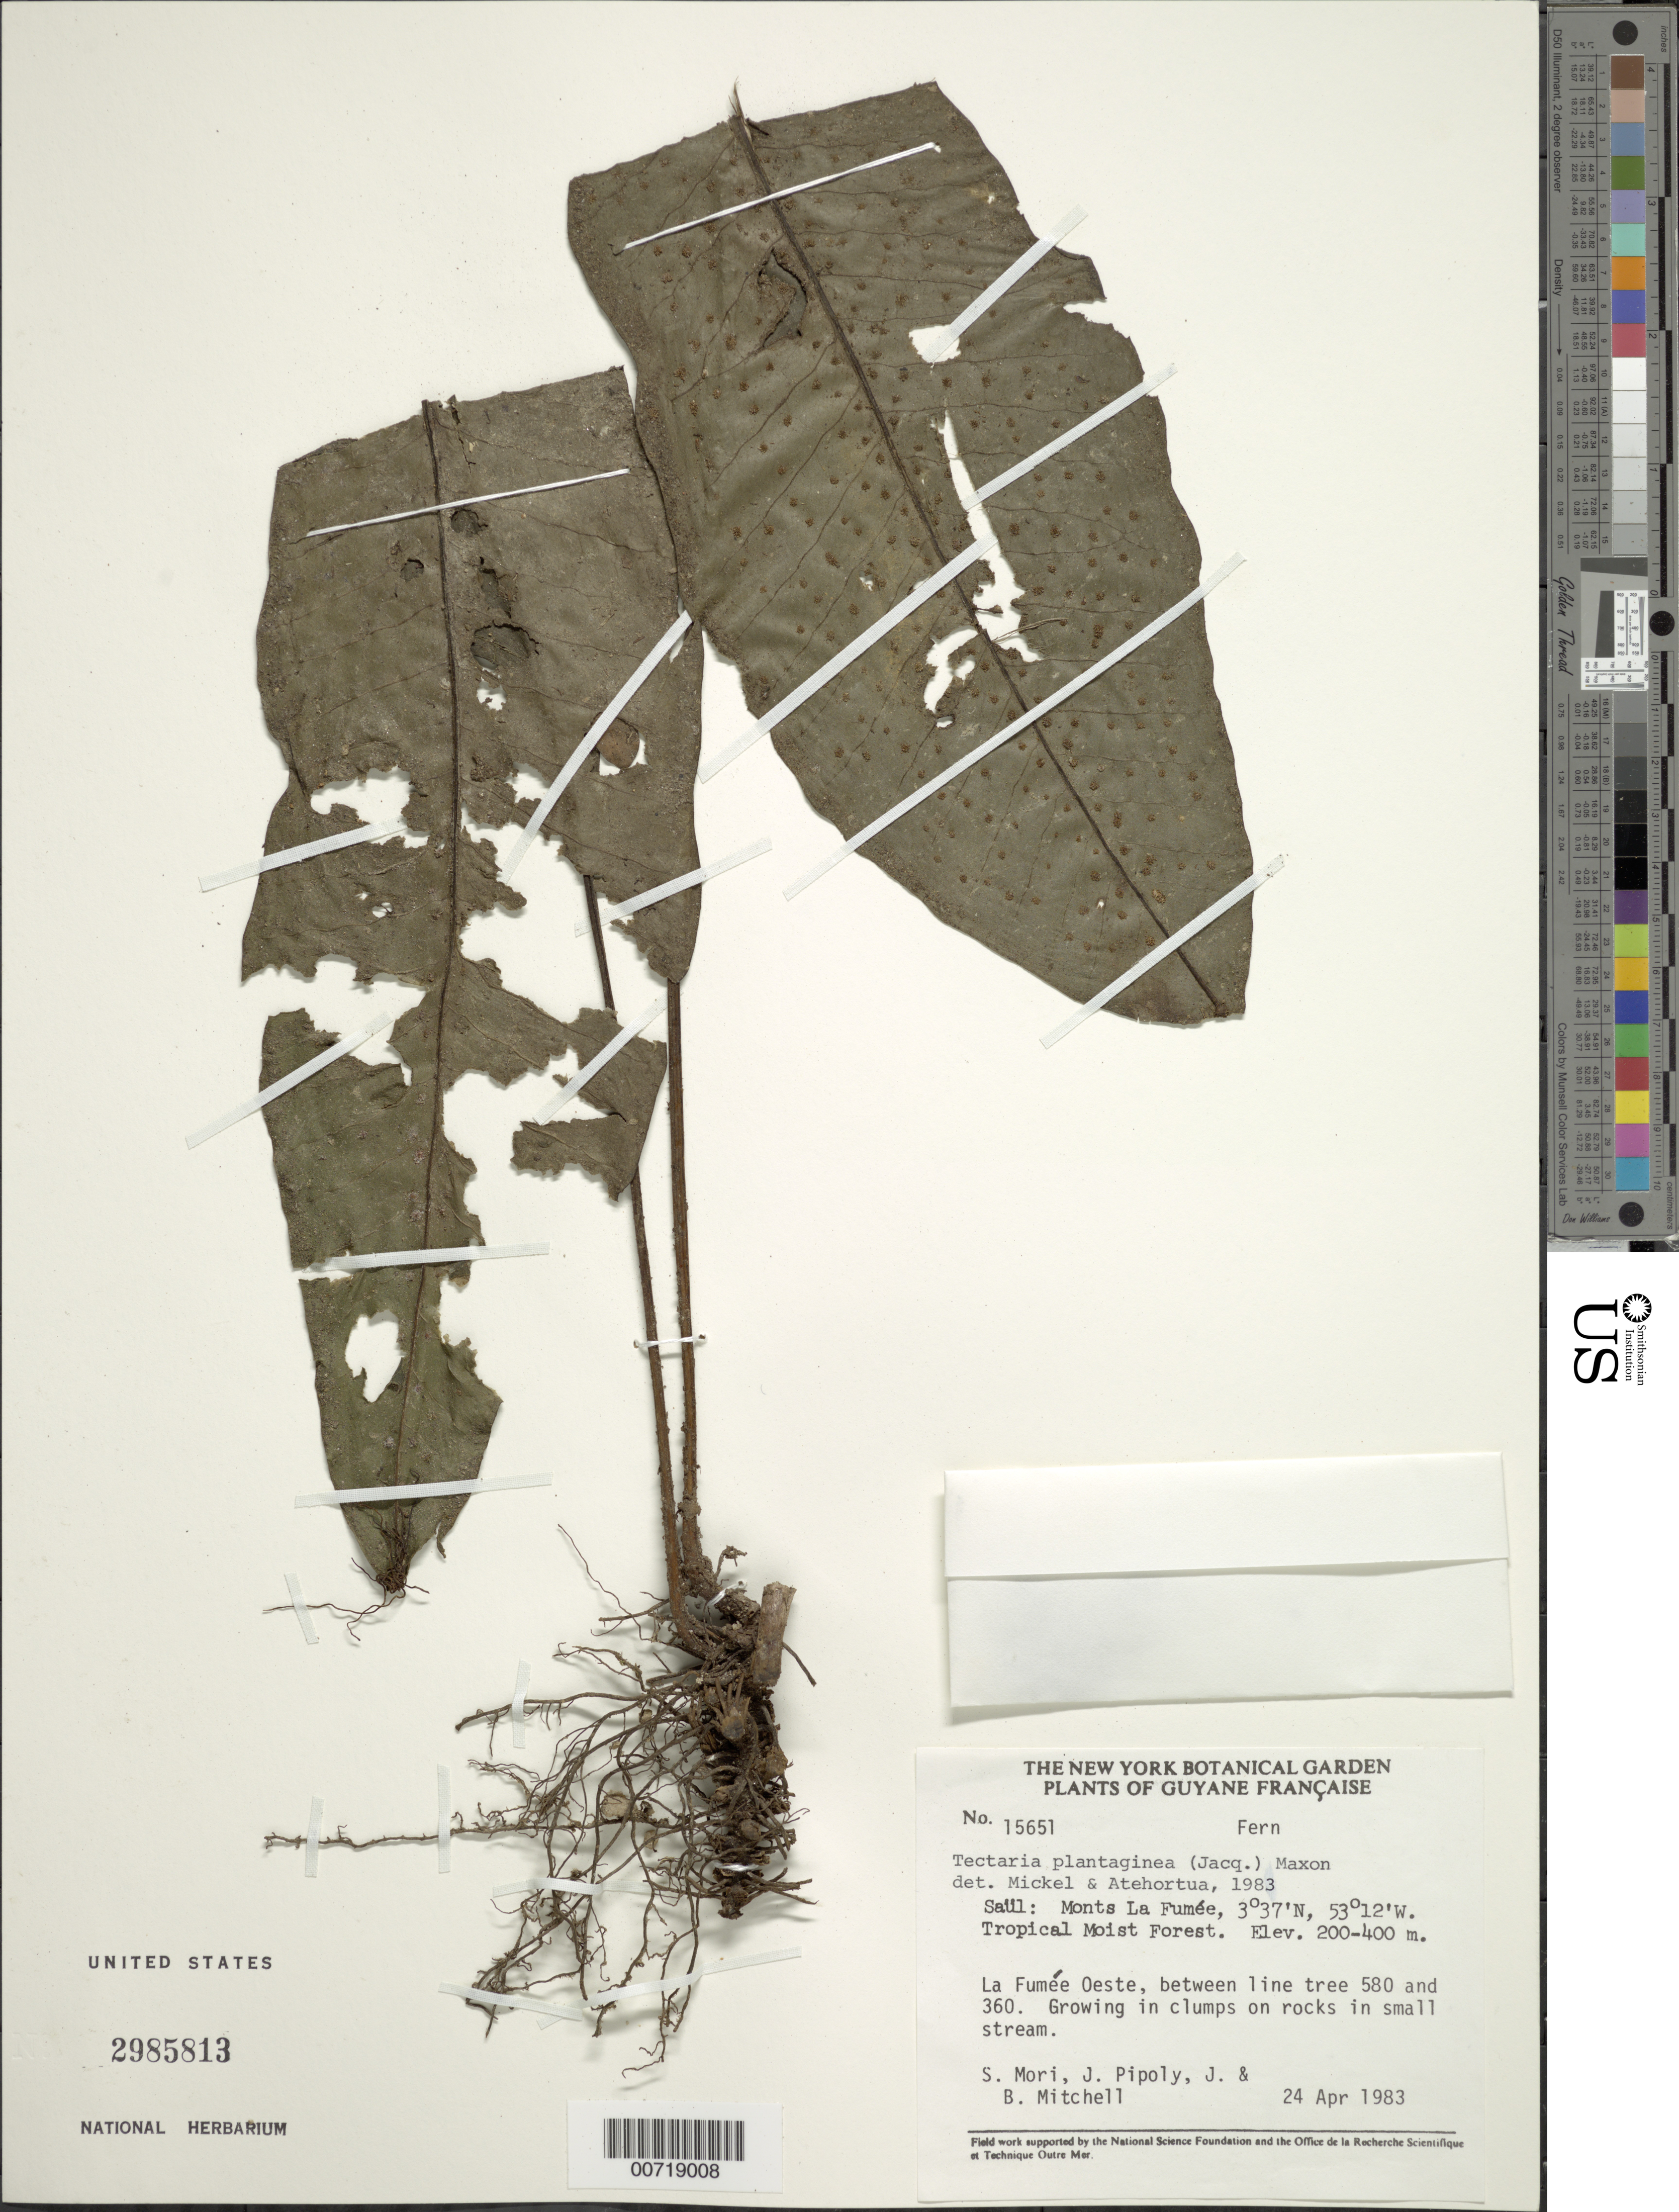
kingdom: Plantae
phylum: Tracheophyta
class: Polypodiopsida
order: Polypodiales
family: Tectariaceae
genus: Tectaria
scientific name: Tectaria plantaginea var. macrocarpa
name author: (Fée) C.V. Morton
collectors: S. Mori, J. J. Pipoly & B. Mitchell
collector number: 15651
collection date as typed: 24-Apr-83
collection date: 1983-04-24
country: French Guiana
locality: Saül, Monts La Fumée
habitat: Tropical moist forest; growing in clumps on rocks in small stream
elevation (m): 200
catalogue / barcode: US 2985813